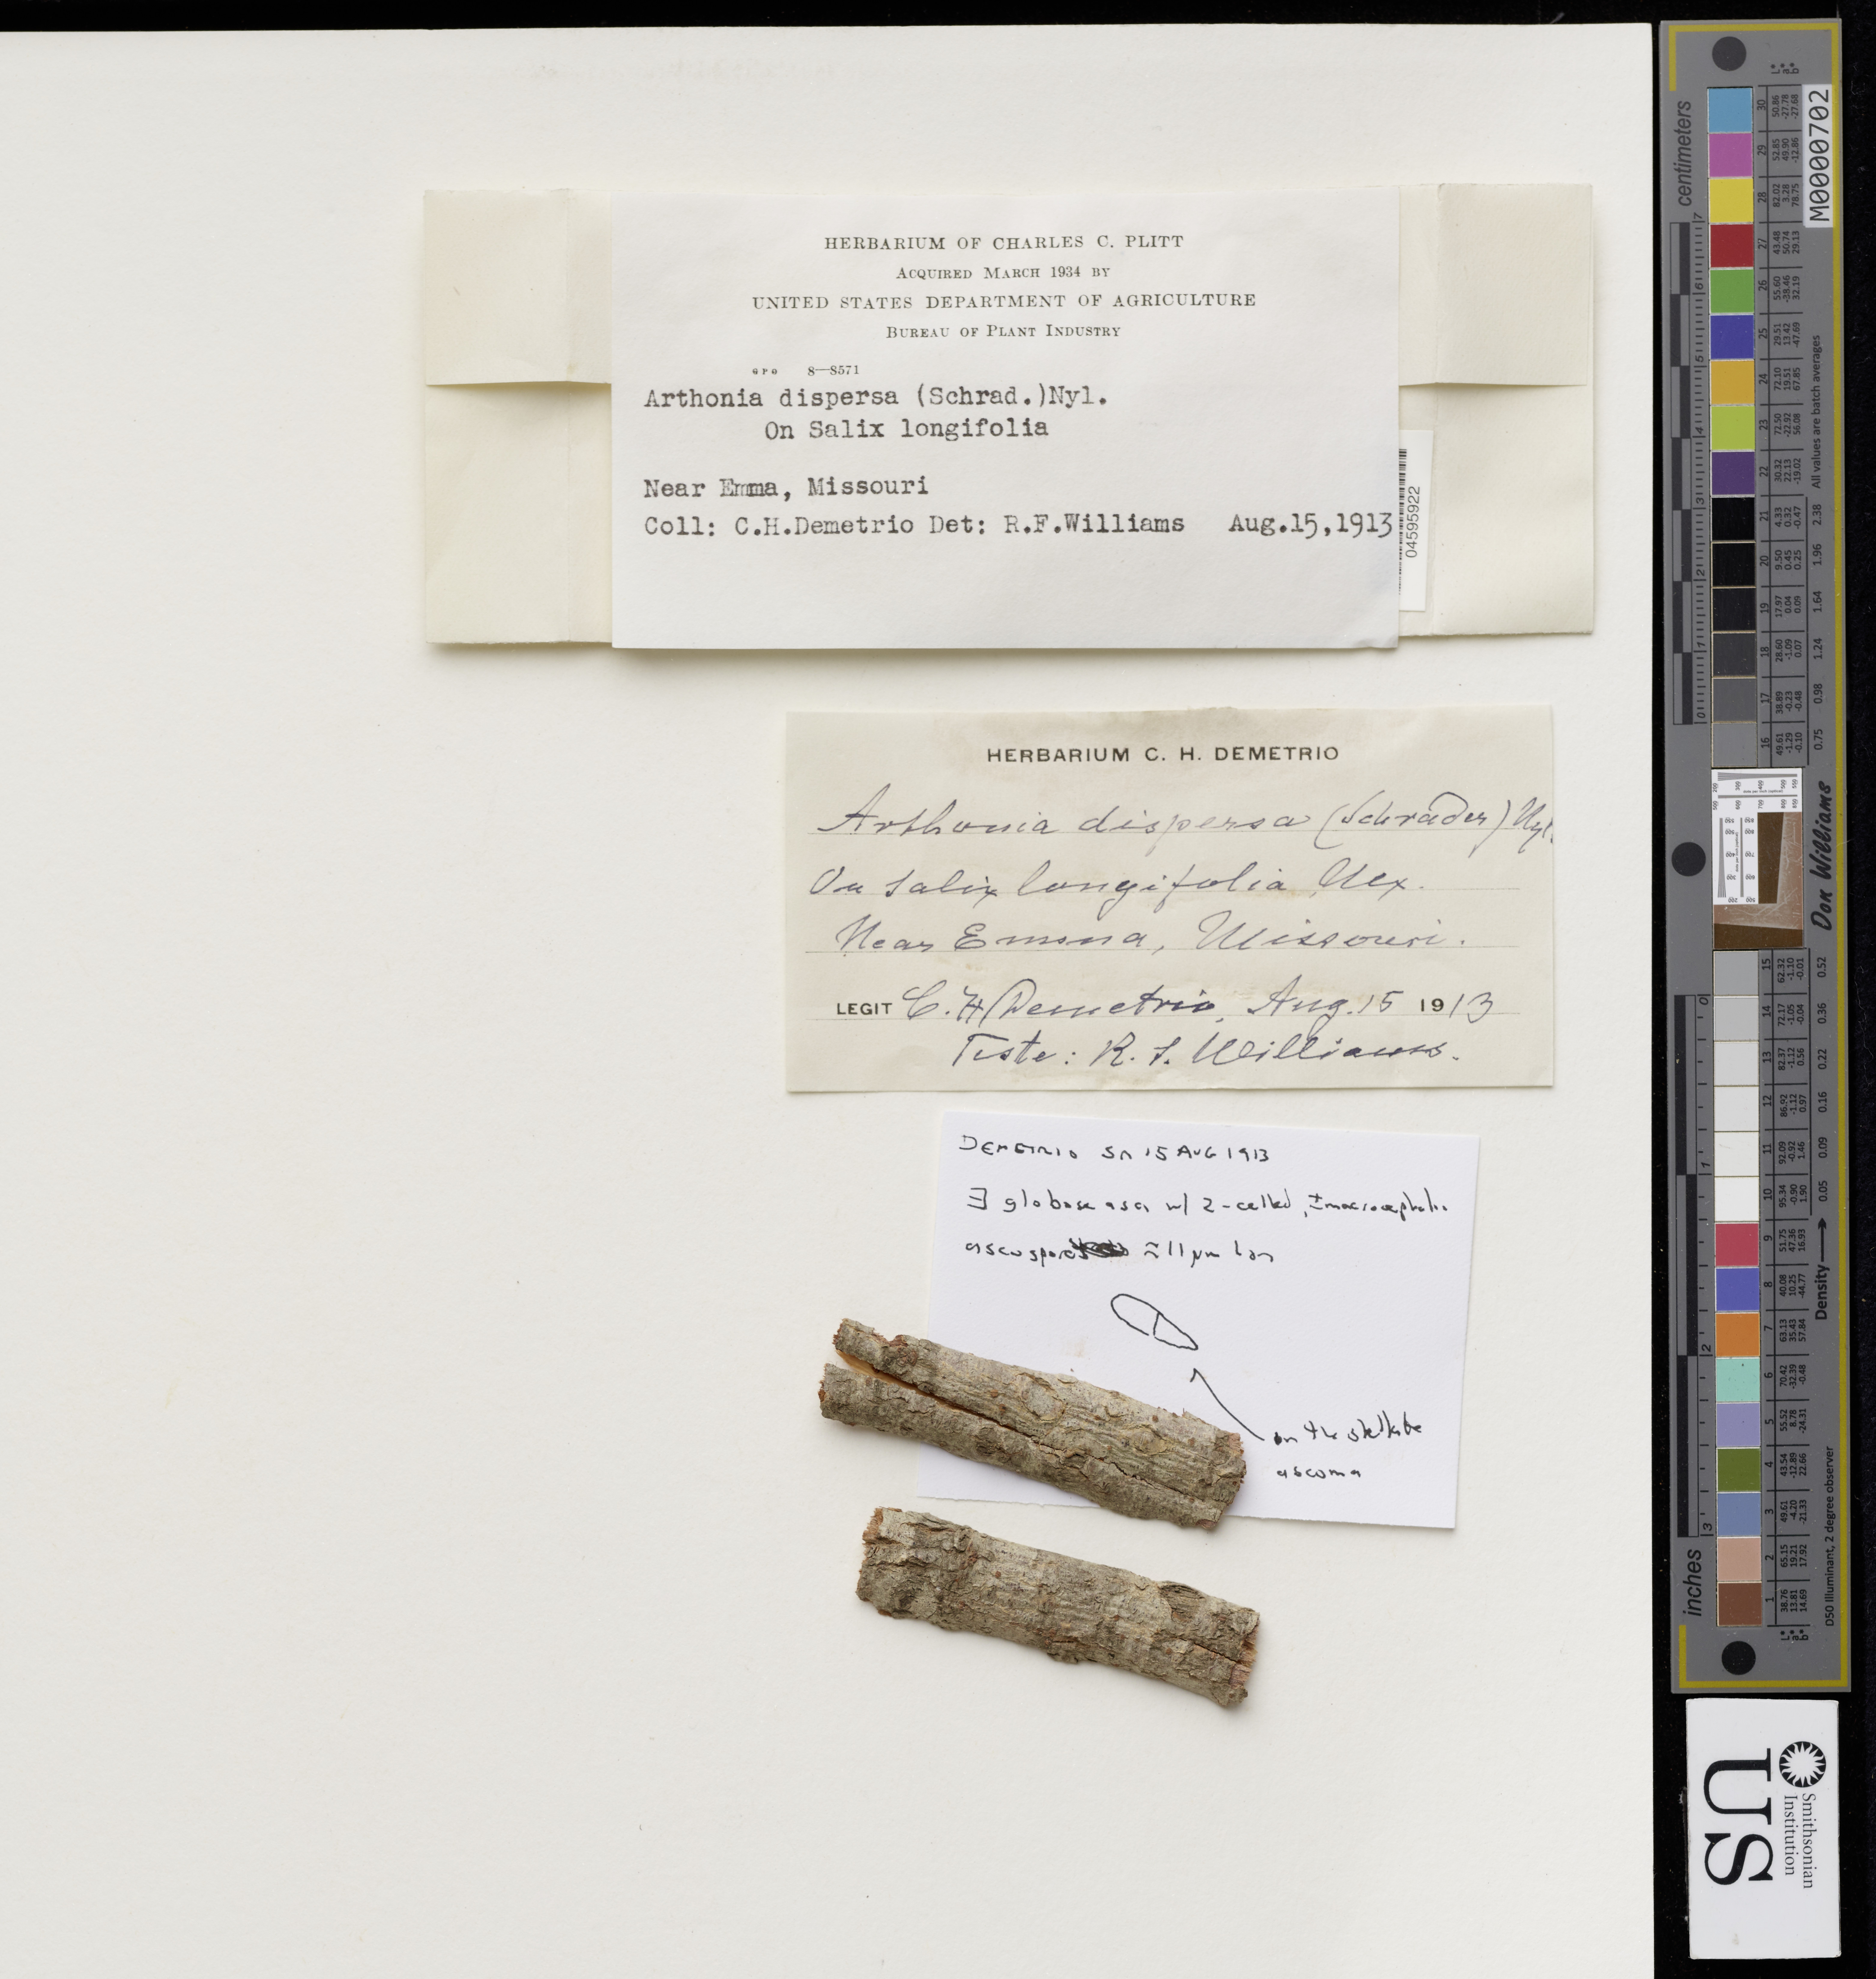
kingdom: Fungi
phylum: Ascomycota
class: Arthoniomycetes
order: Arthoniales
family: Arthoniaceae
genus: Arthonia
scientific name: Arthonia dispersa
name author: (Schrad.) Nyl.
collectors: C. Demetrio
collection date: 1913-08-15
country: United States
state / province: Missouri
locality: Near Emma.